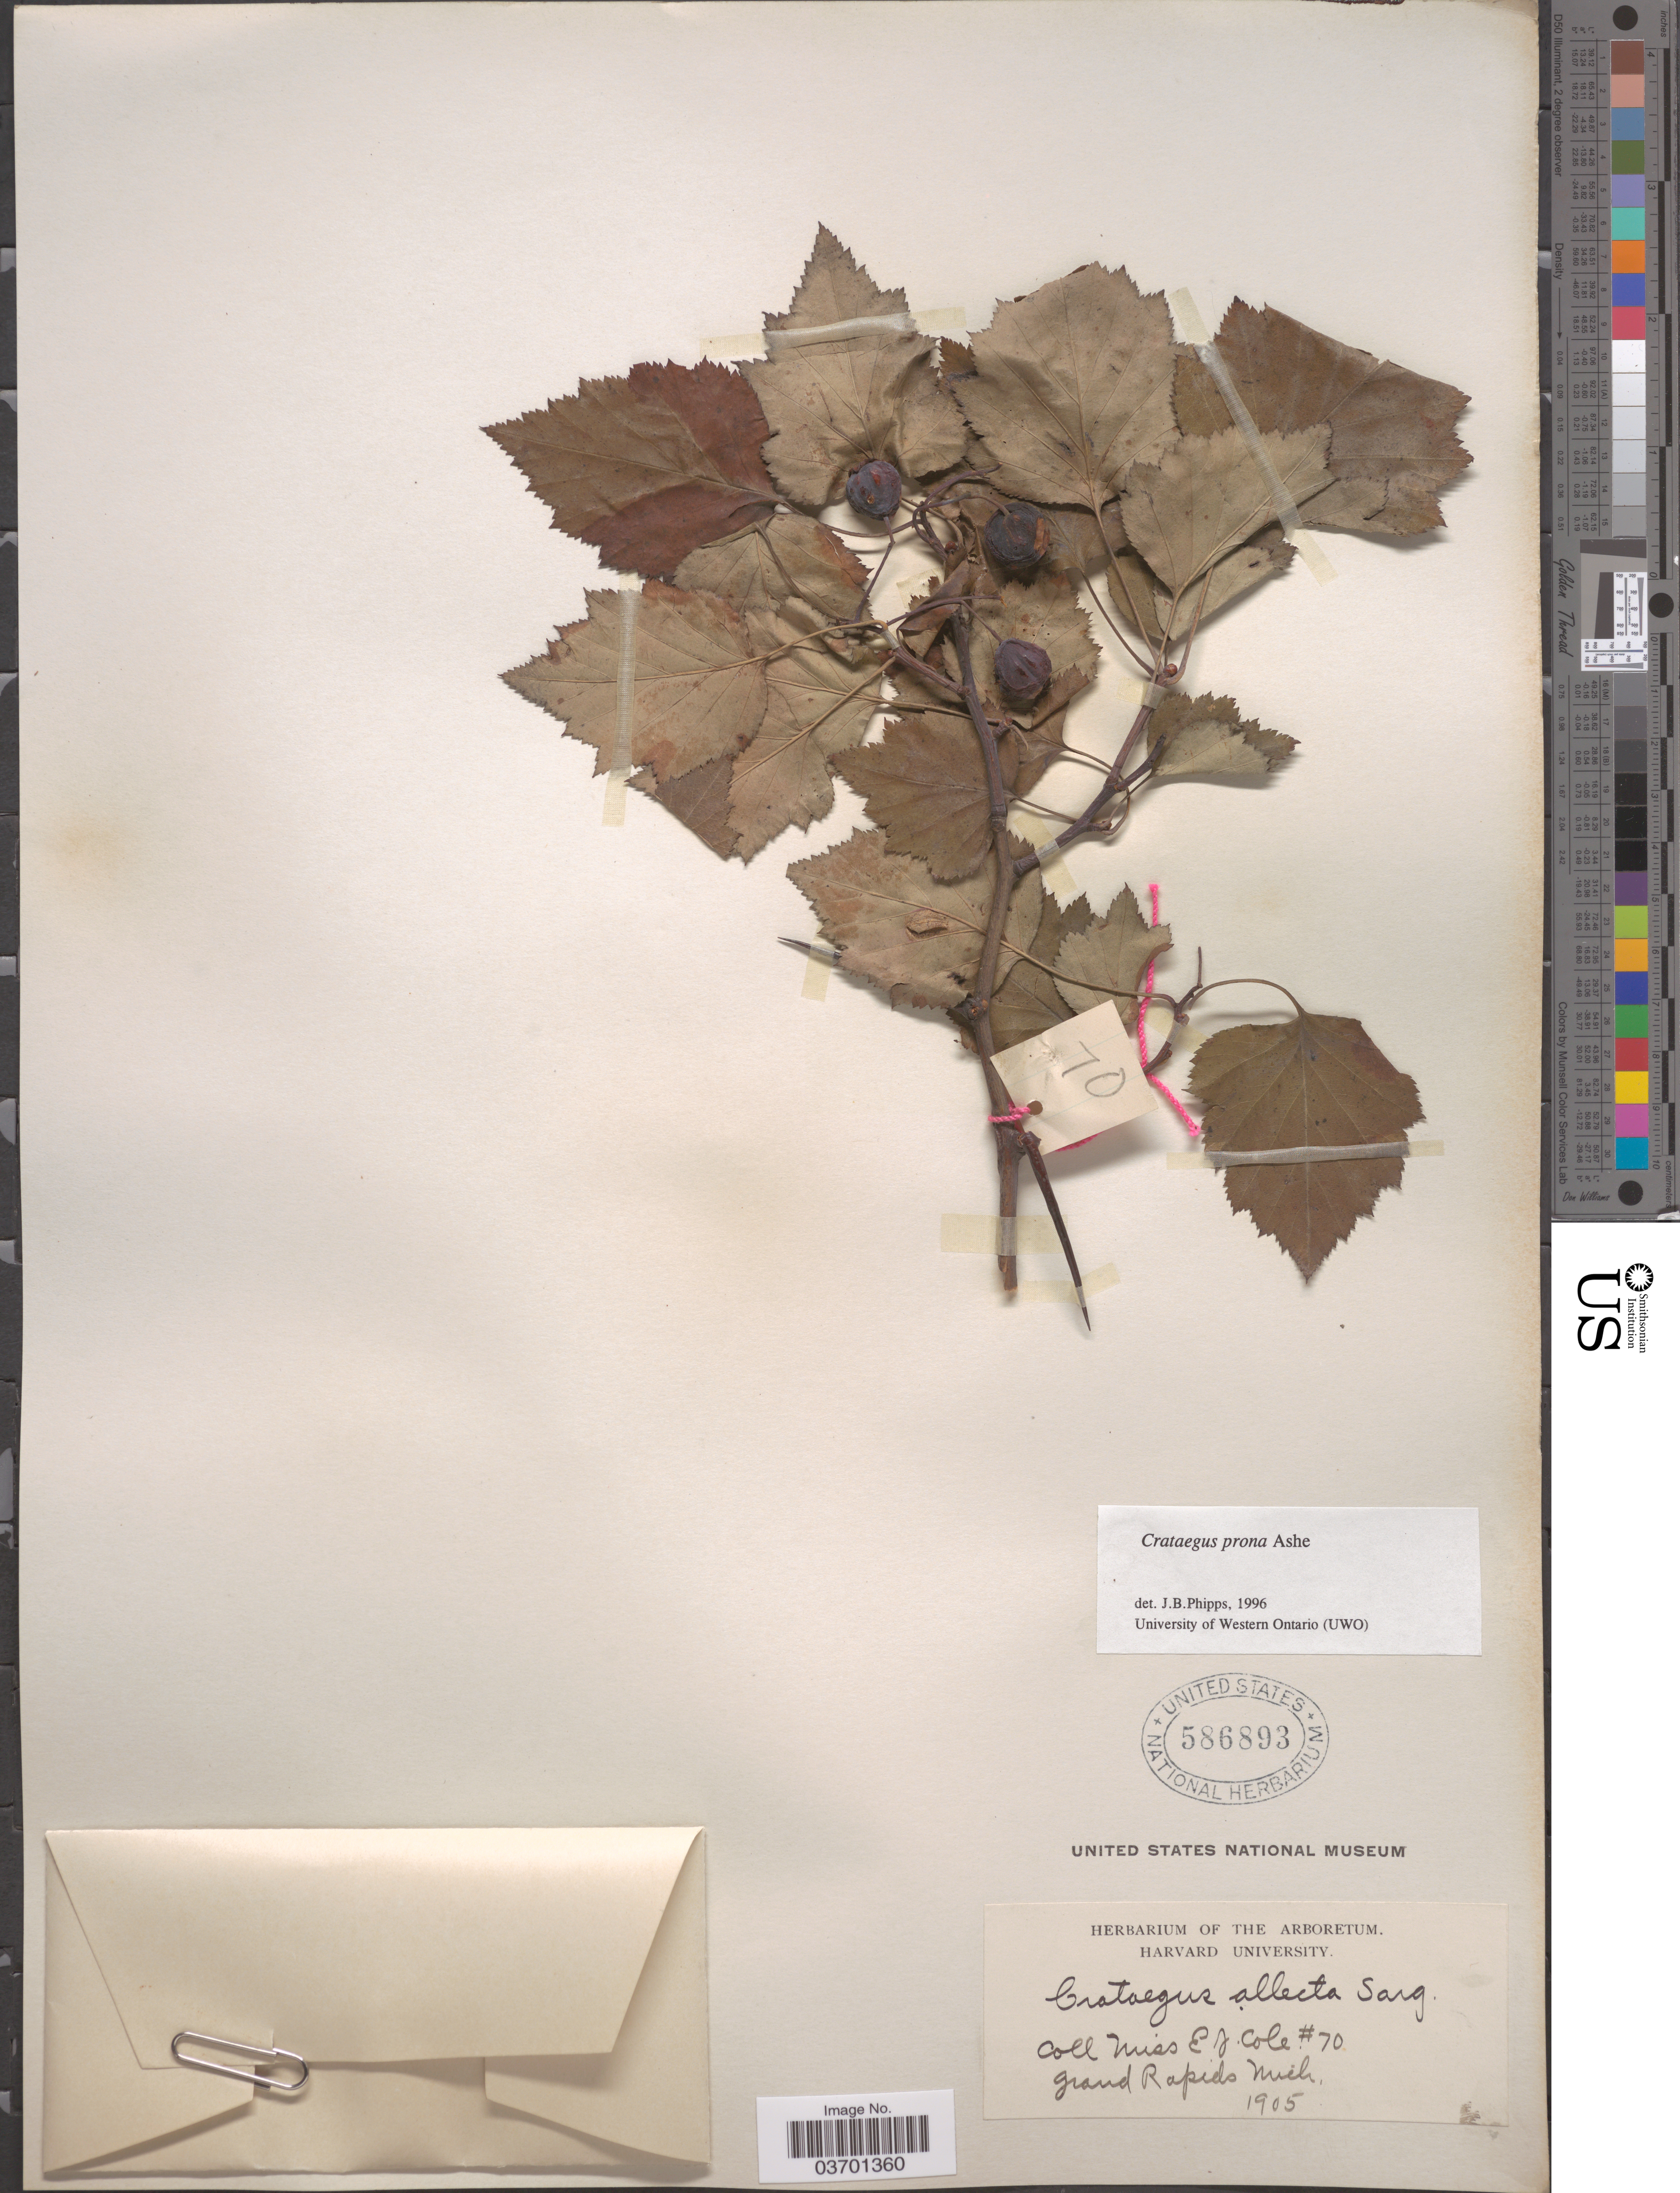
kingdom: Plantae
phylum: Tracheophyta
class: Magnoliopsida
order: Rosales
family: Rosaceae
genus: Crataegus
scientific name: Crataegus prona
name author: Ashe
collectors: E. Cole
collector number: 70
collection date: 1905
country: United States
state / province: Michigan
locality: Grand Rapids.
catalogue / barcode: US 586893